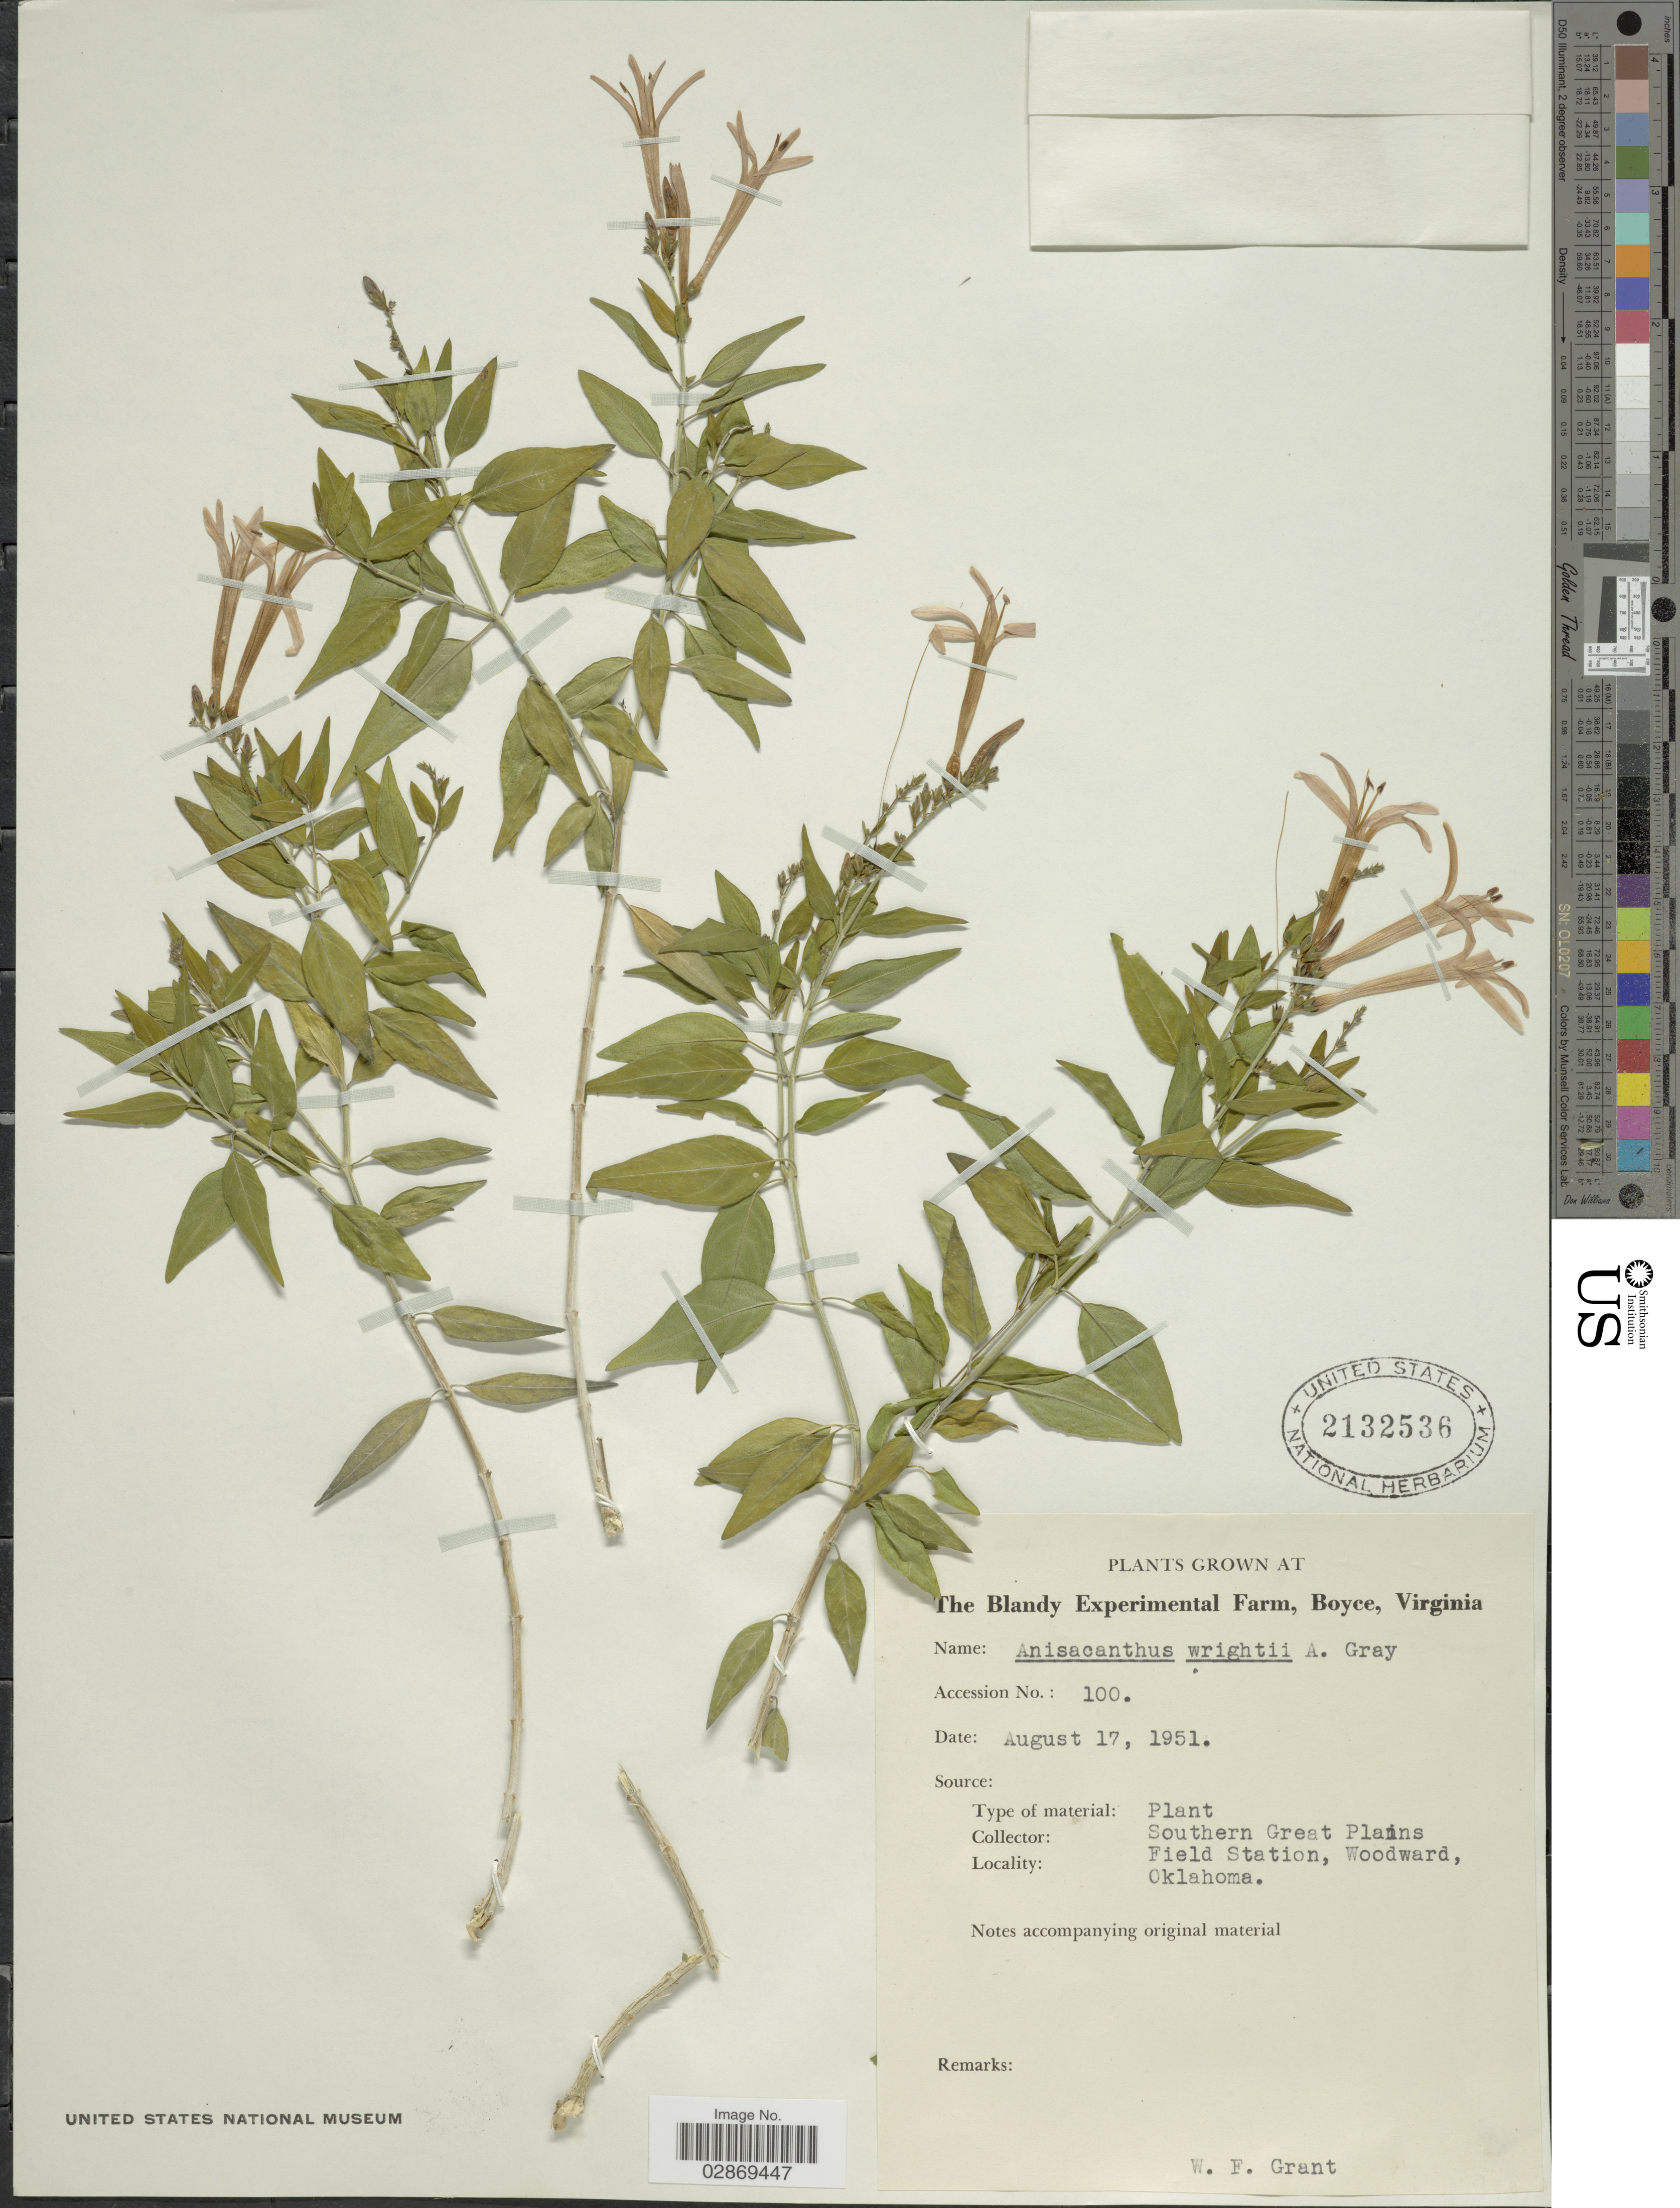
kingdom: Plantae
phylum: Tracheophyta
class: Magnoliopsida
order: Lamiales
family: Acanthaceae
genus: Anisacanthus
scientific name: Anisacanthus wrightii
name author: (Torr.) A. Gray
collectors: W. Grant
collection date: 1951-08-17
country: United States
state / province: Virginia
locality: The Blandy Experimental Farm, Boyce, Virginia.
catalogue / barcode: US 2132536